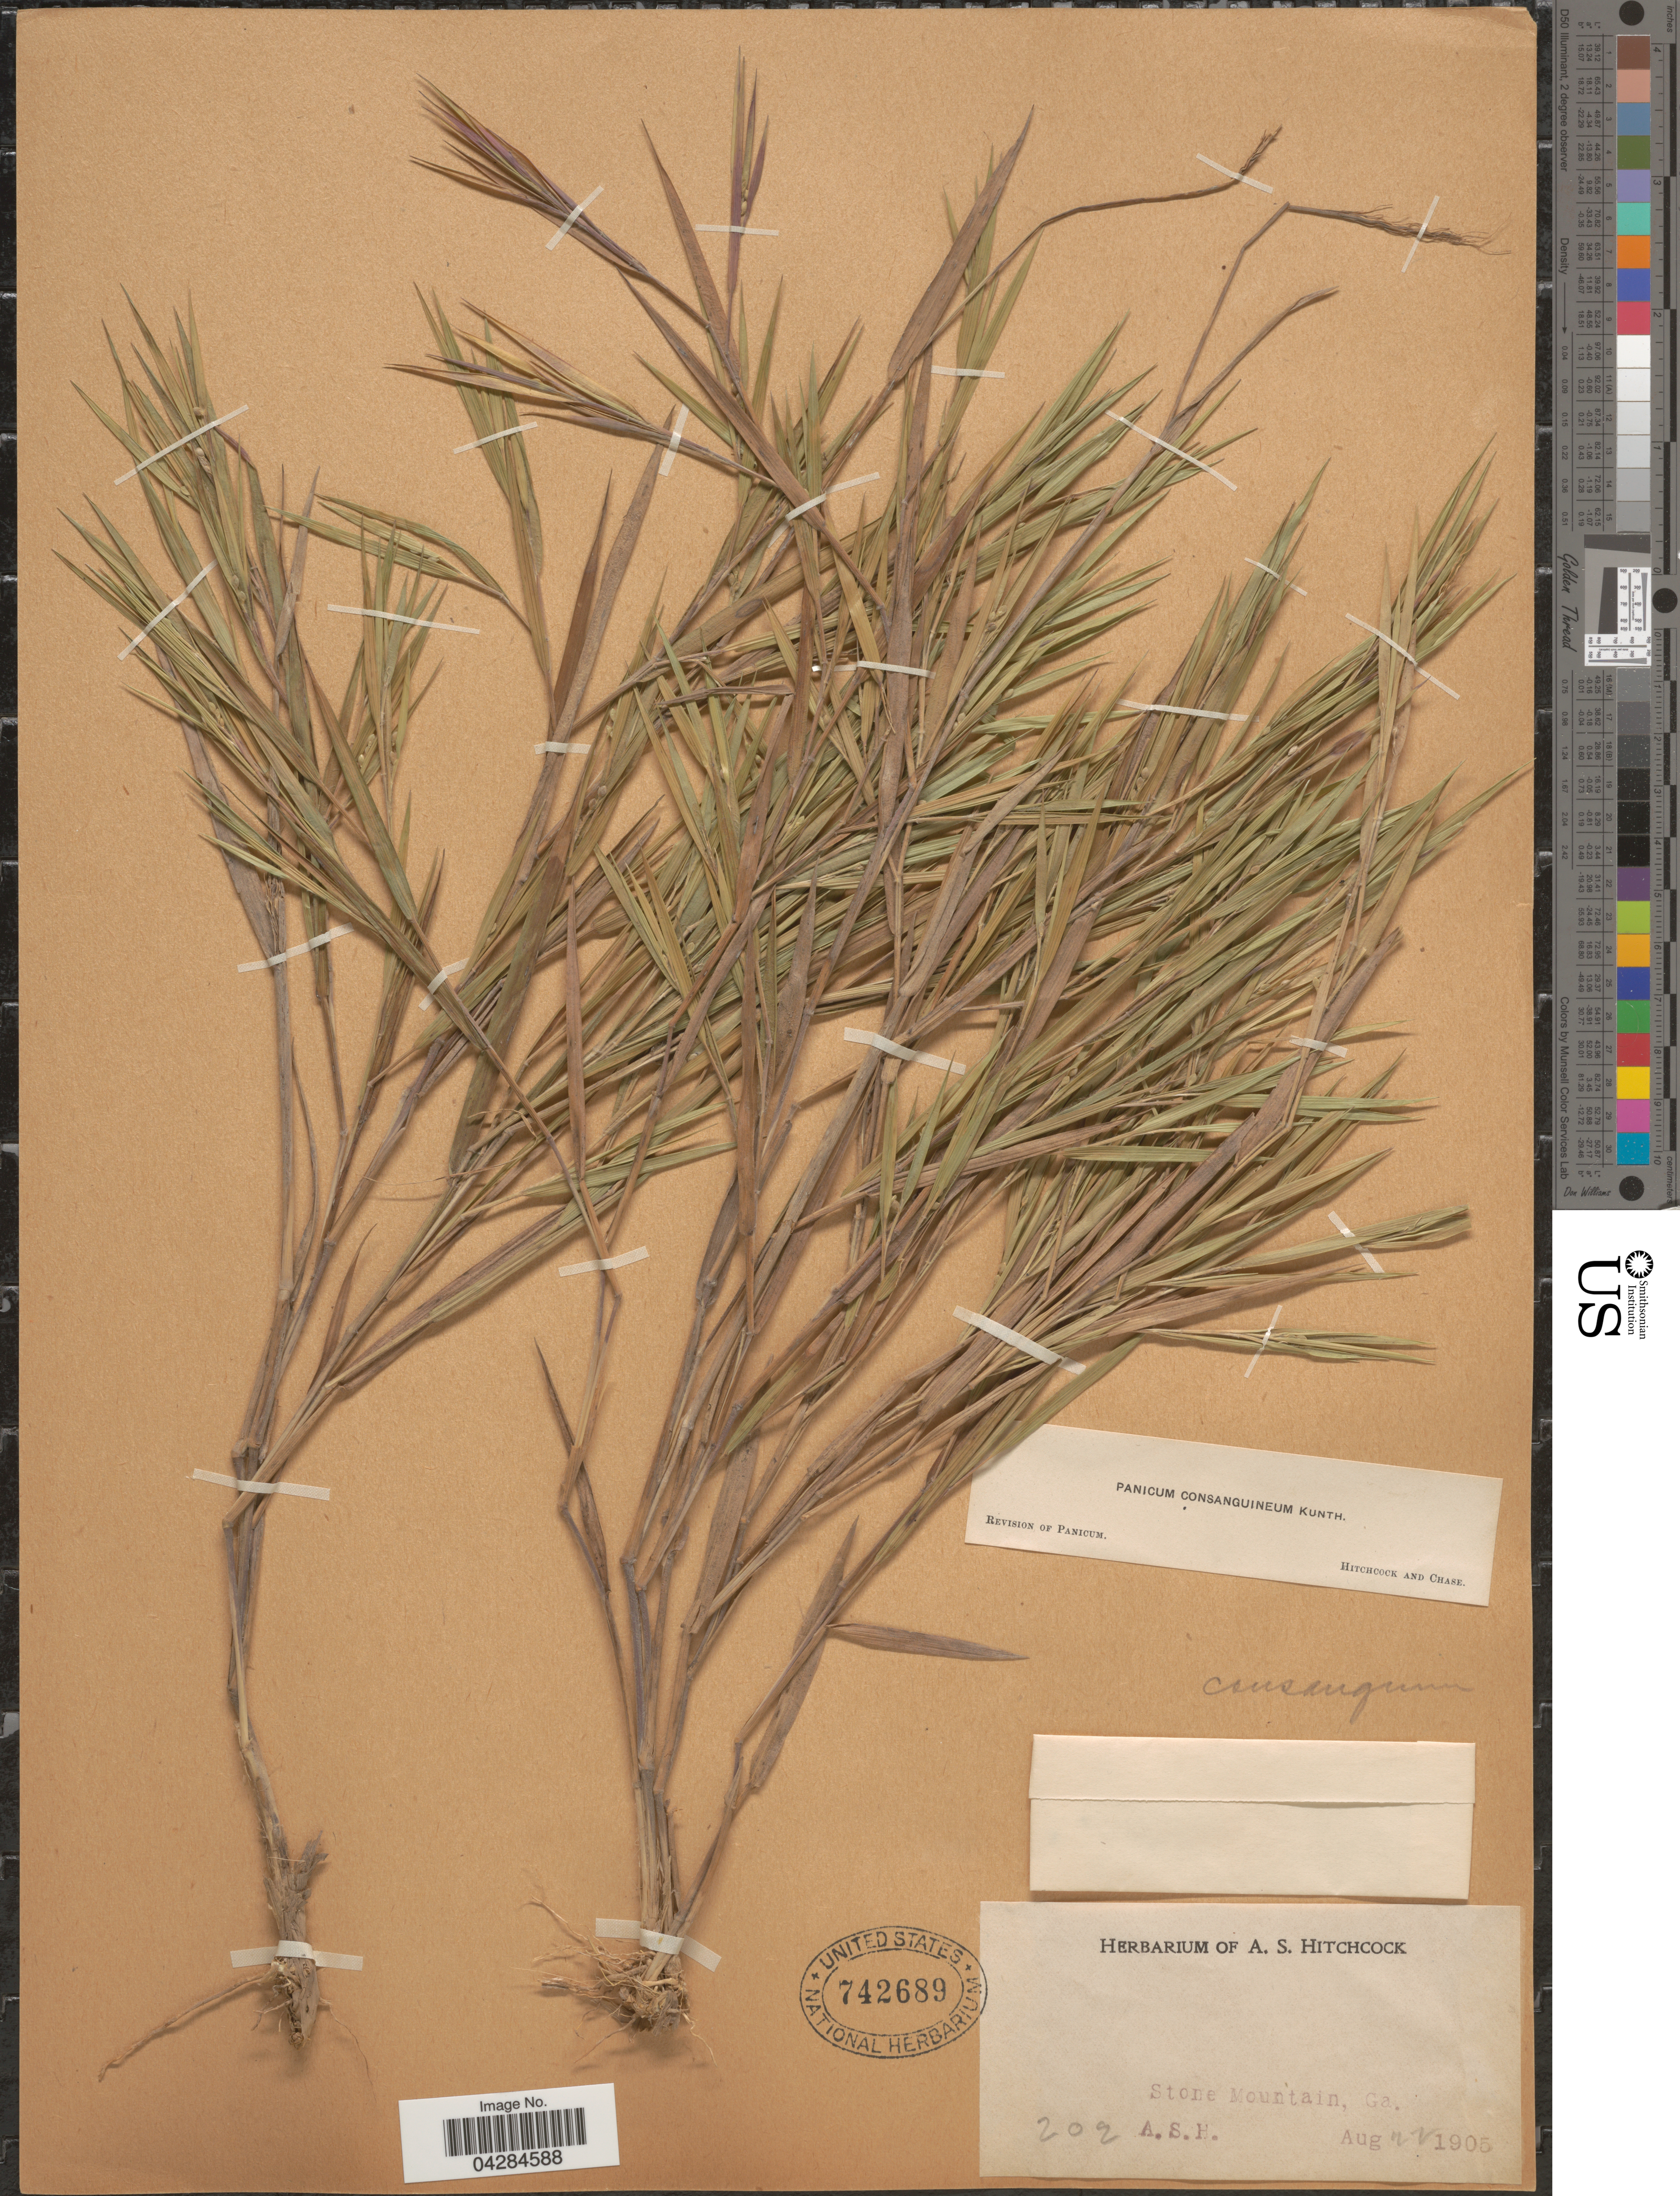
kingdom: Plantae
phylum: Tracheophyta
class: Liliopsida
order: Poales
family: Poaceae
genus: Dichanthelium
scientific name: Dichanthelium ovale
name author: (Elliott) Gould & C.A. Clark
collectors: A. S. Hitchcock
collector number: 202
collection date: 1905-08-22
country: United States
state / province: Georgia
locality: Stone Mountain.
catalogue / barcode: US 742689